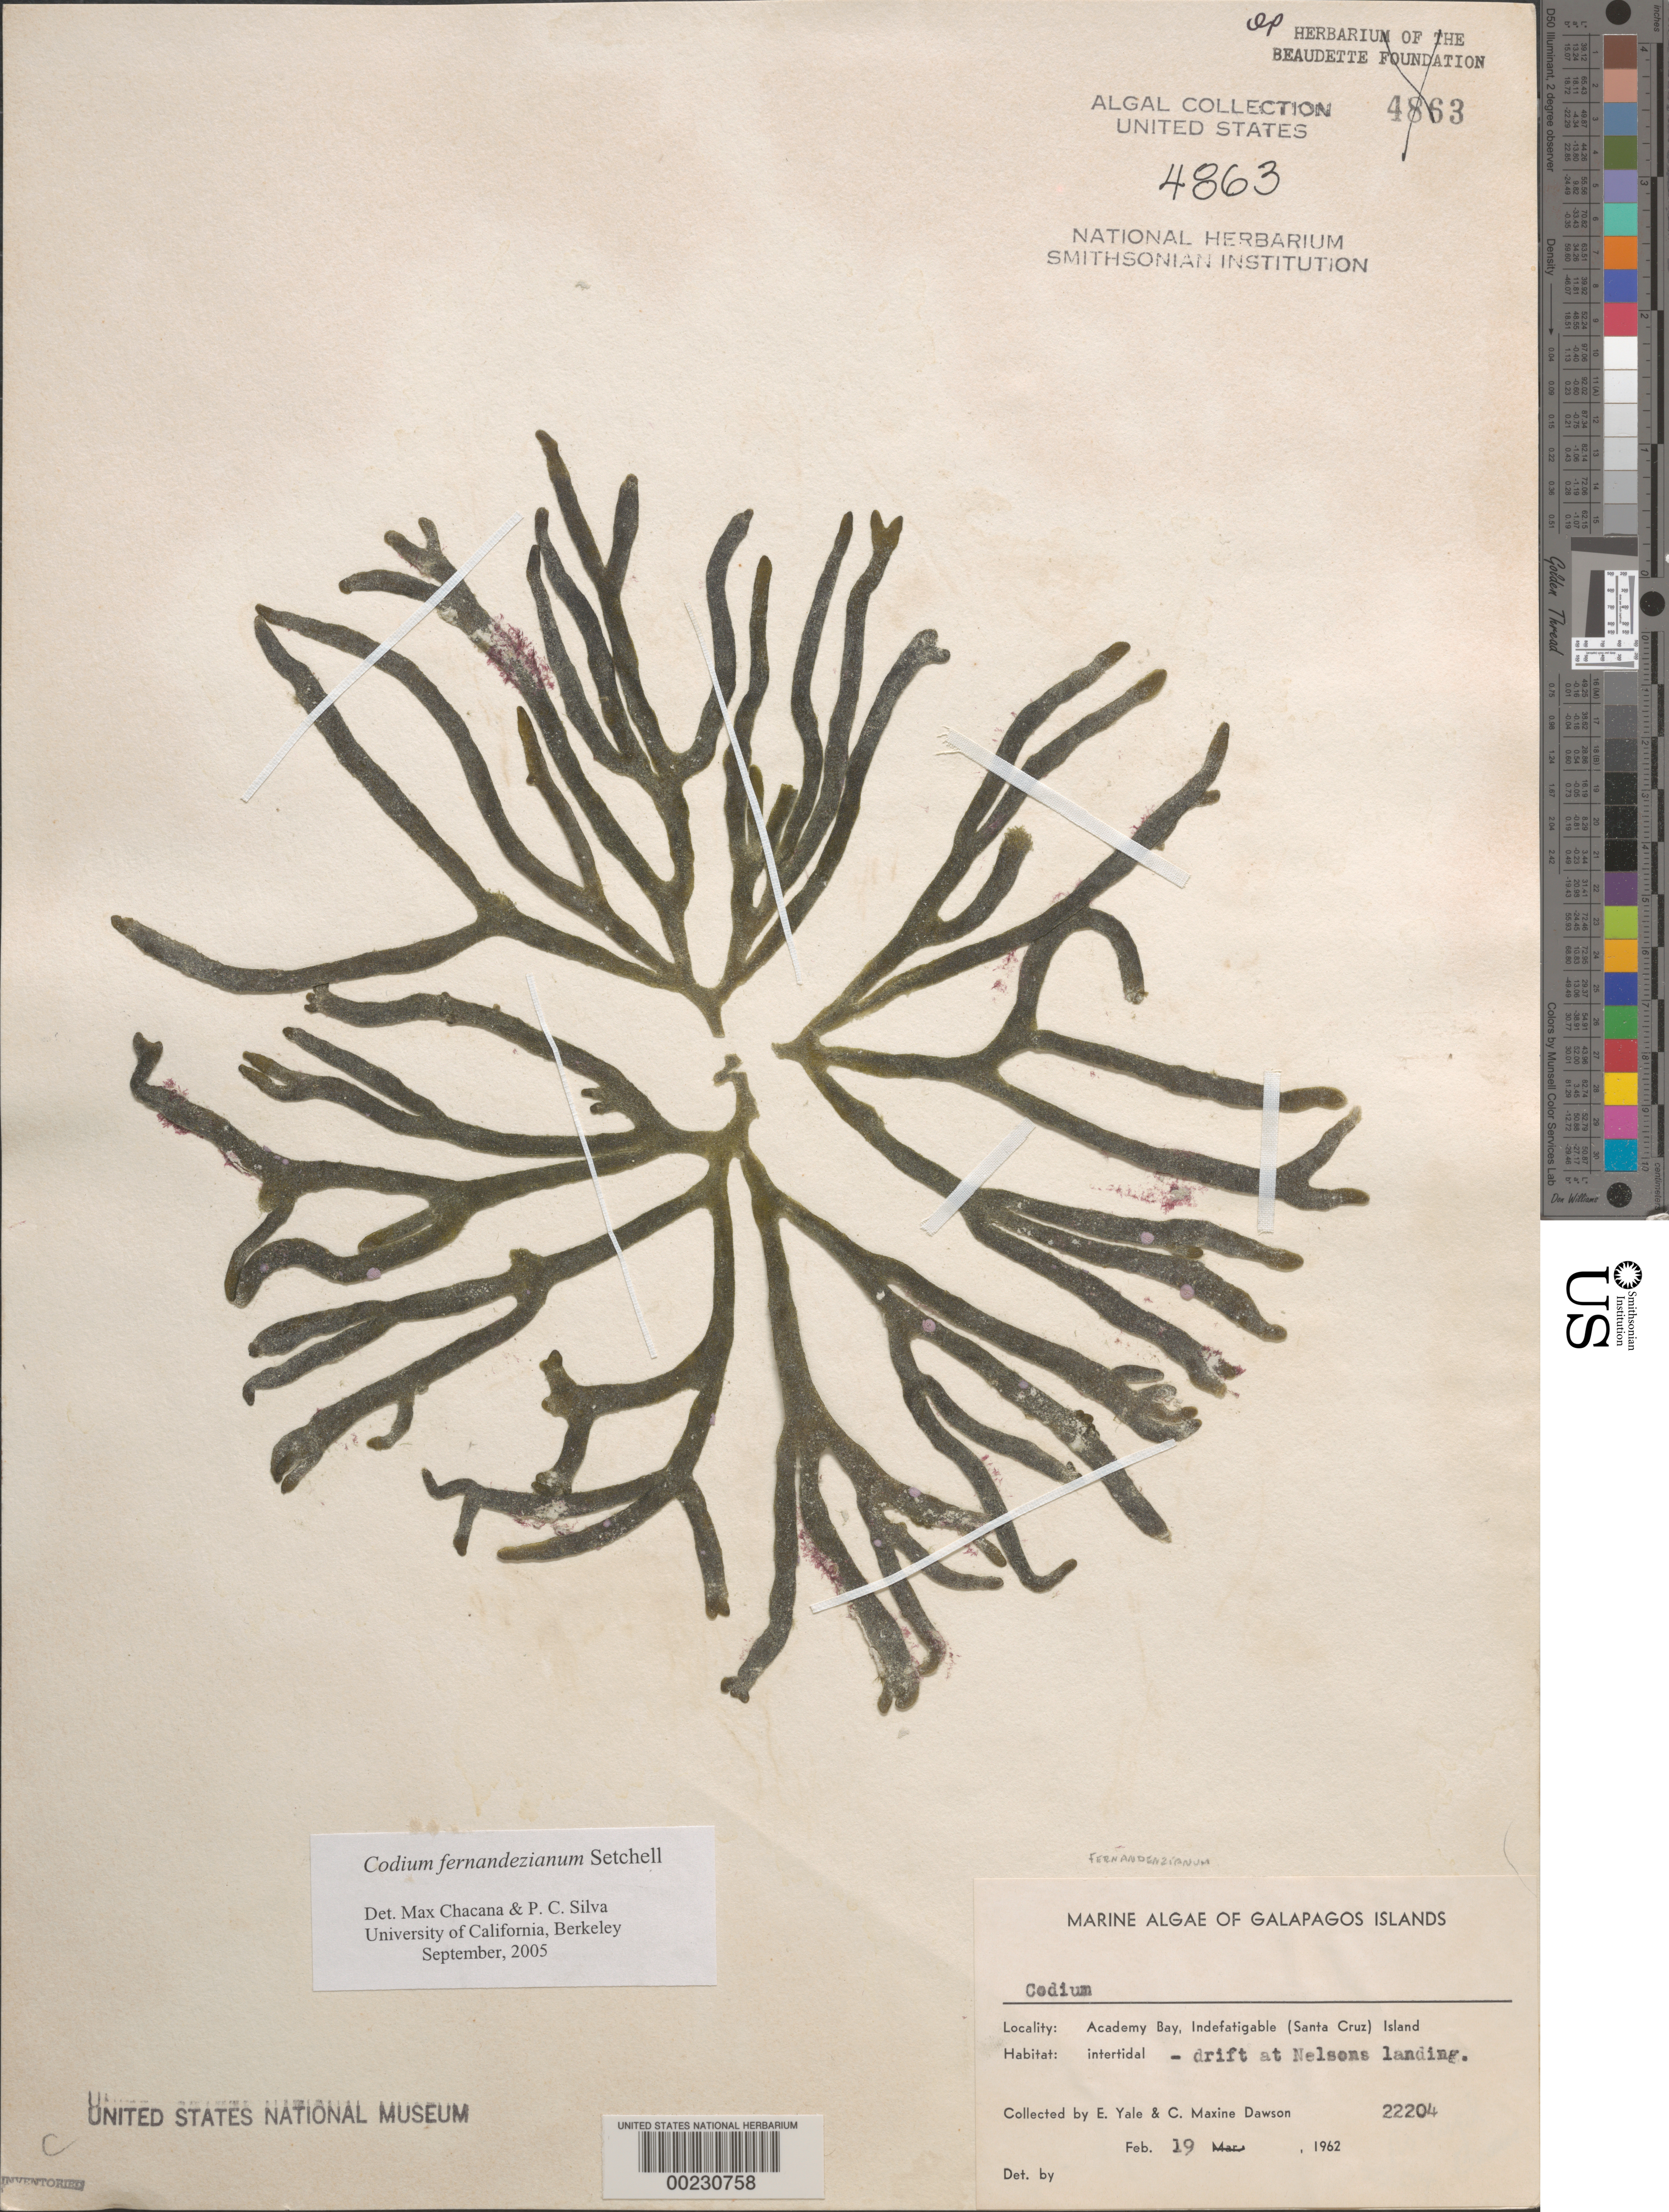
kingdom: Plantae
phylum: Chlorophyta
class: Ulvophyceae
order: Bryopsidales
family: Codiaceae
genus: Codium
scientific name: Codium fernandezianum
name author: Setch.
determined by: Chacana, M. E.; Silva, P. C.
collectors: E. Y. Dawson & C. M. Dawson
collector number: EYD 22204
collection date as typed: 19 Feb 1962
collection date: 1962-02-19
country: Ecuador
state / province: Colón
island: Santa Cruz [Indefatigable, Chaves]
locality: Nelsons Landing, Academy Bay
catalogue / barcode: US 4863